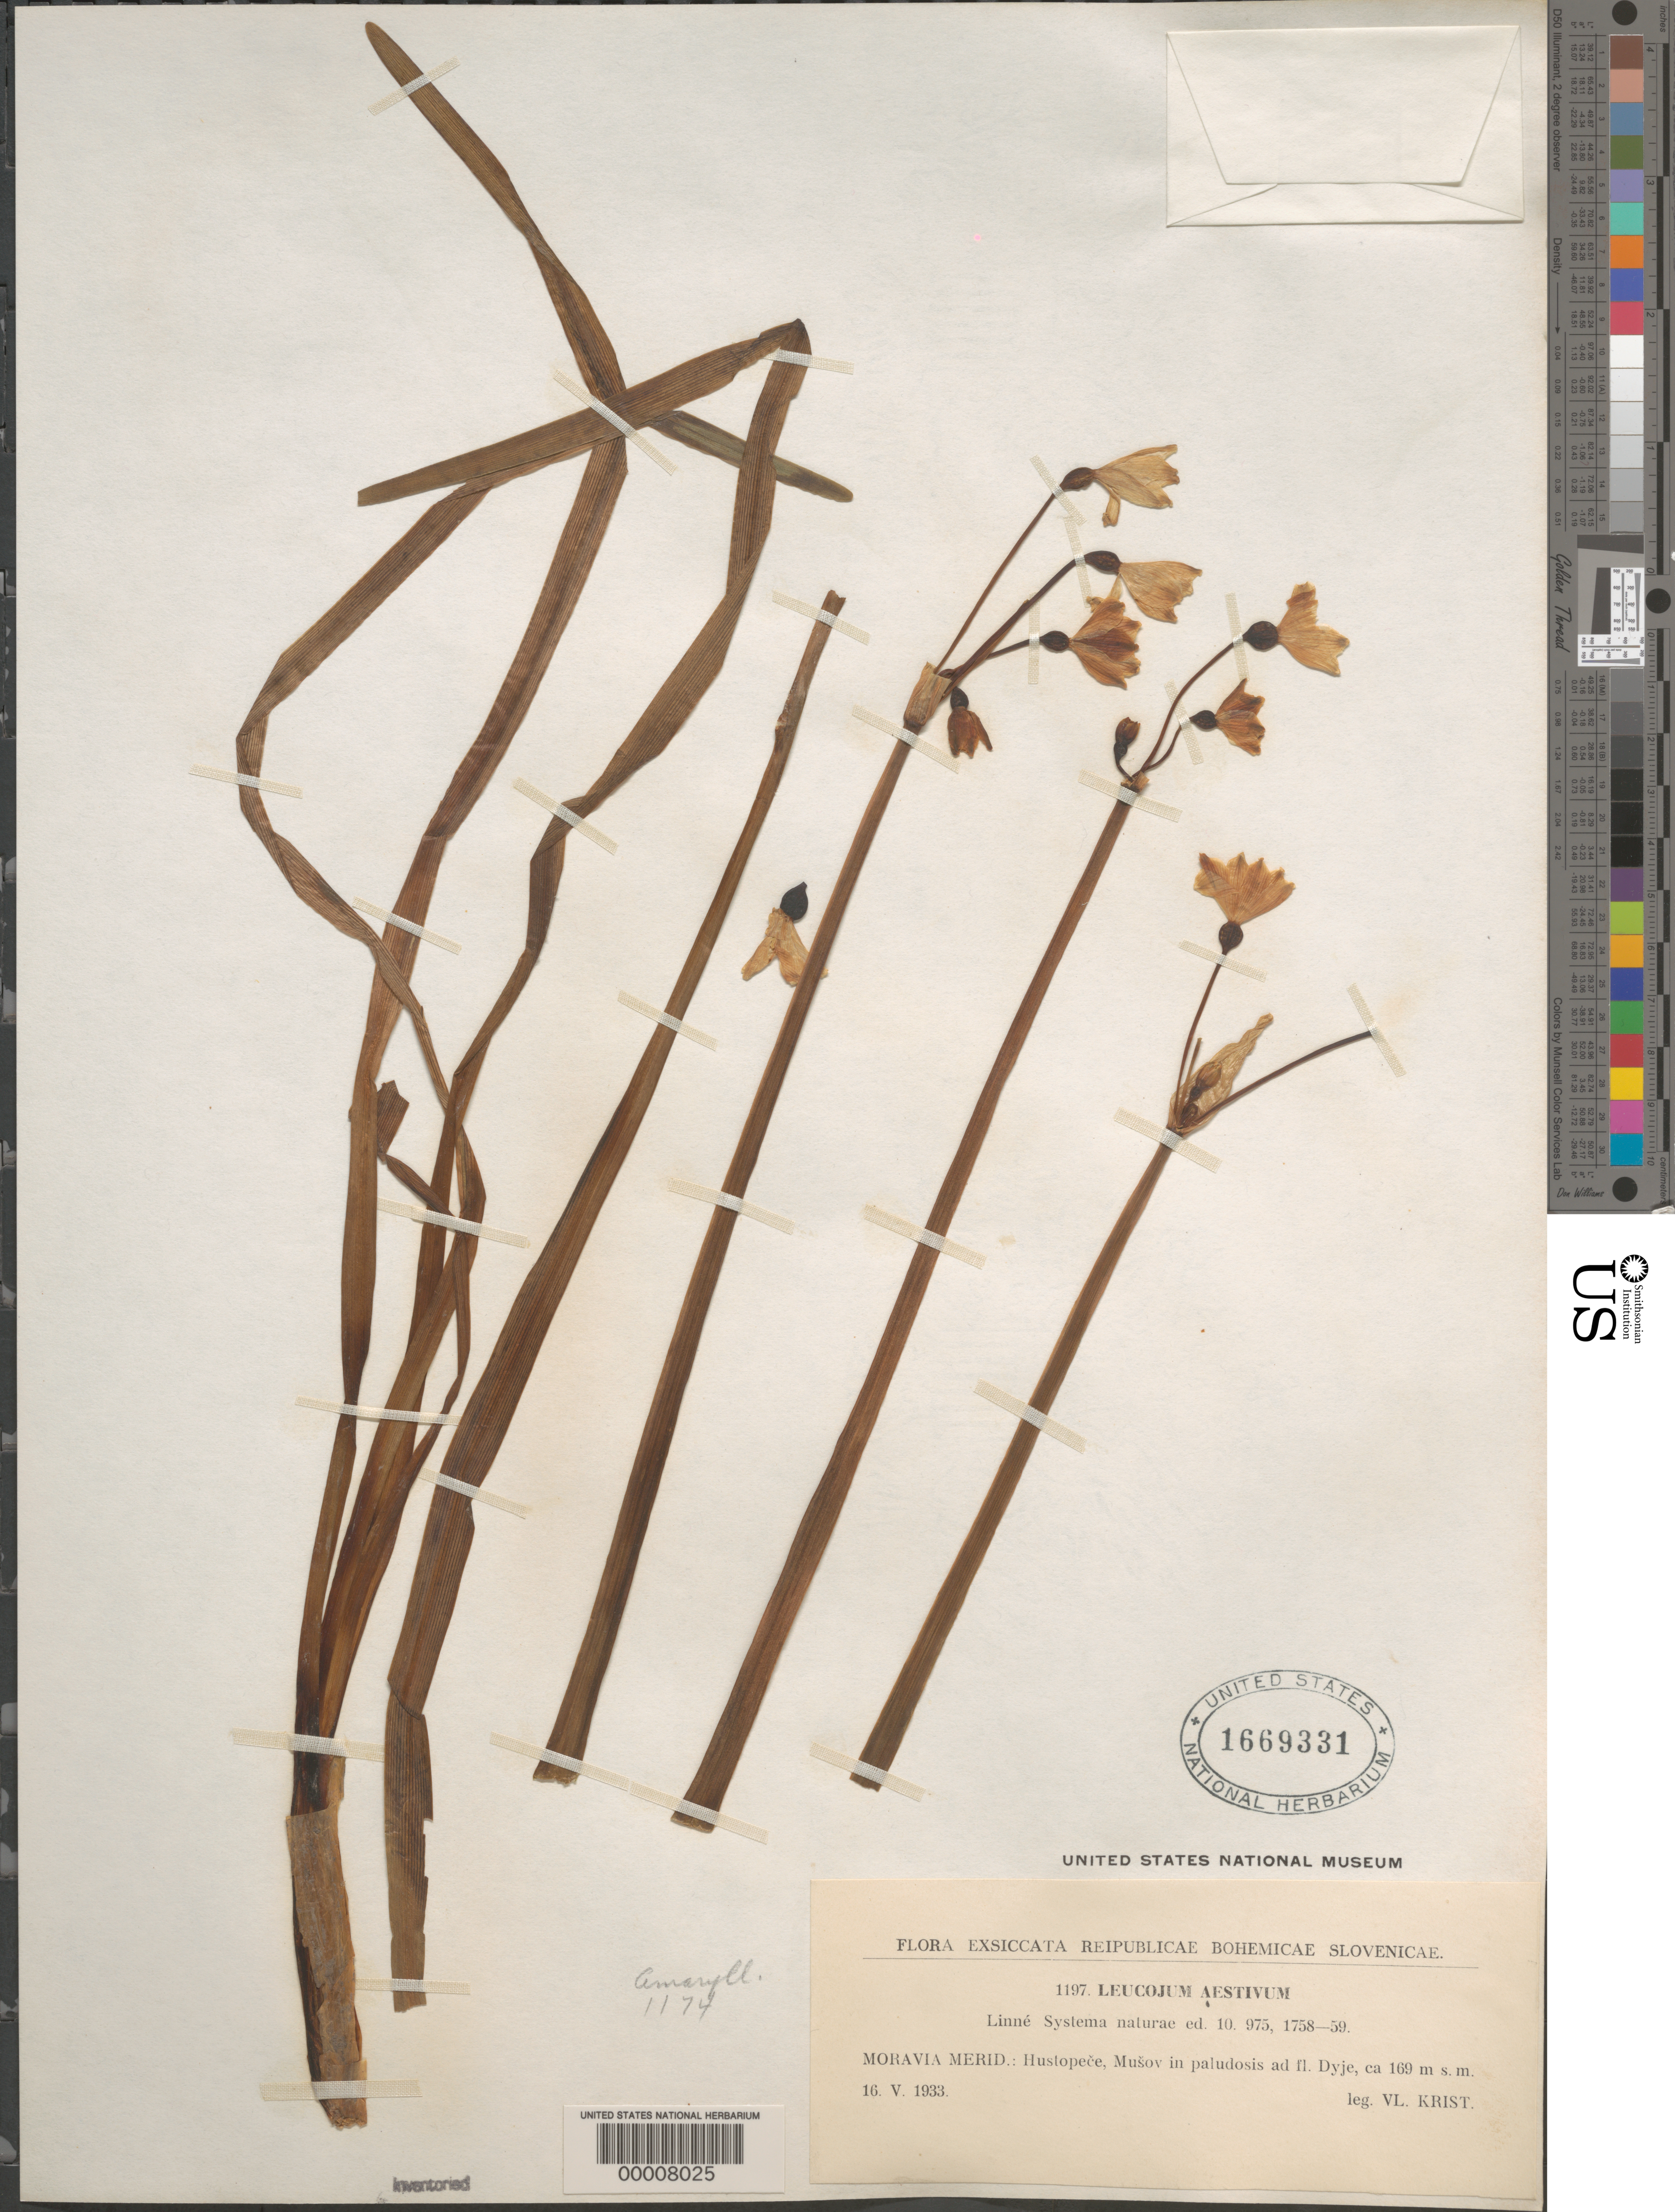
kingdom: Plantae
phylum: Tracheophyta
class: Liliopsida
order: Asparagales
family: Amaryllidaceae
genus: Leucojum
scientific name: Leucojum aestivum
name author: L.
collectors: K. Krist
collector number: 1197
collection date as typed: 16 May 1933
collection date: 1933-05-16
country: Czechia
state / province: South Moravian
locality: Dyje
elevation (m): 169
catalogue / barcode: US 1669331